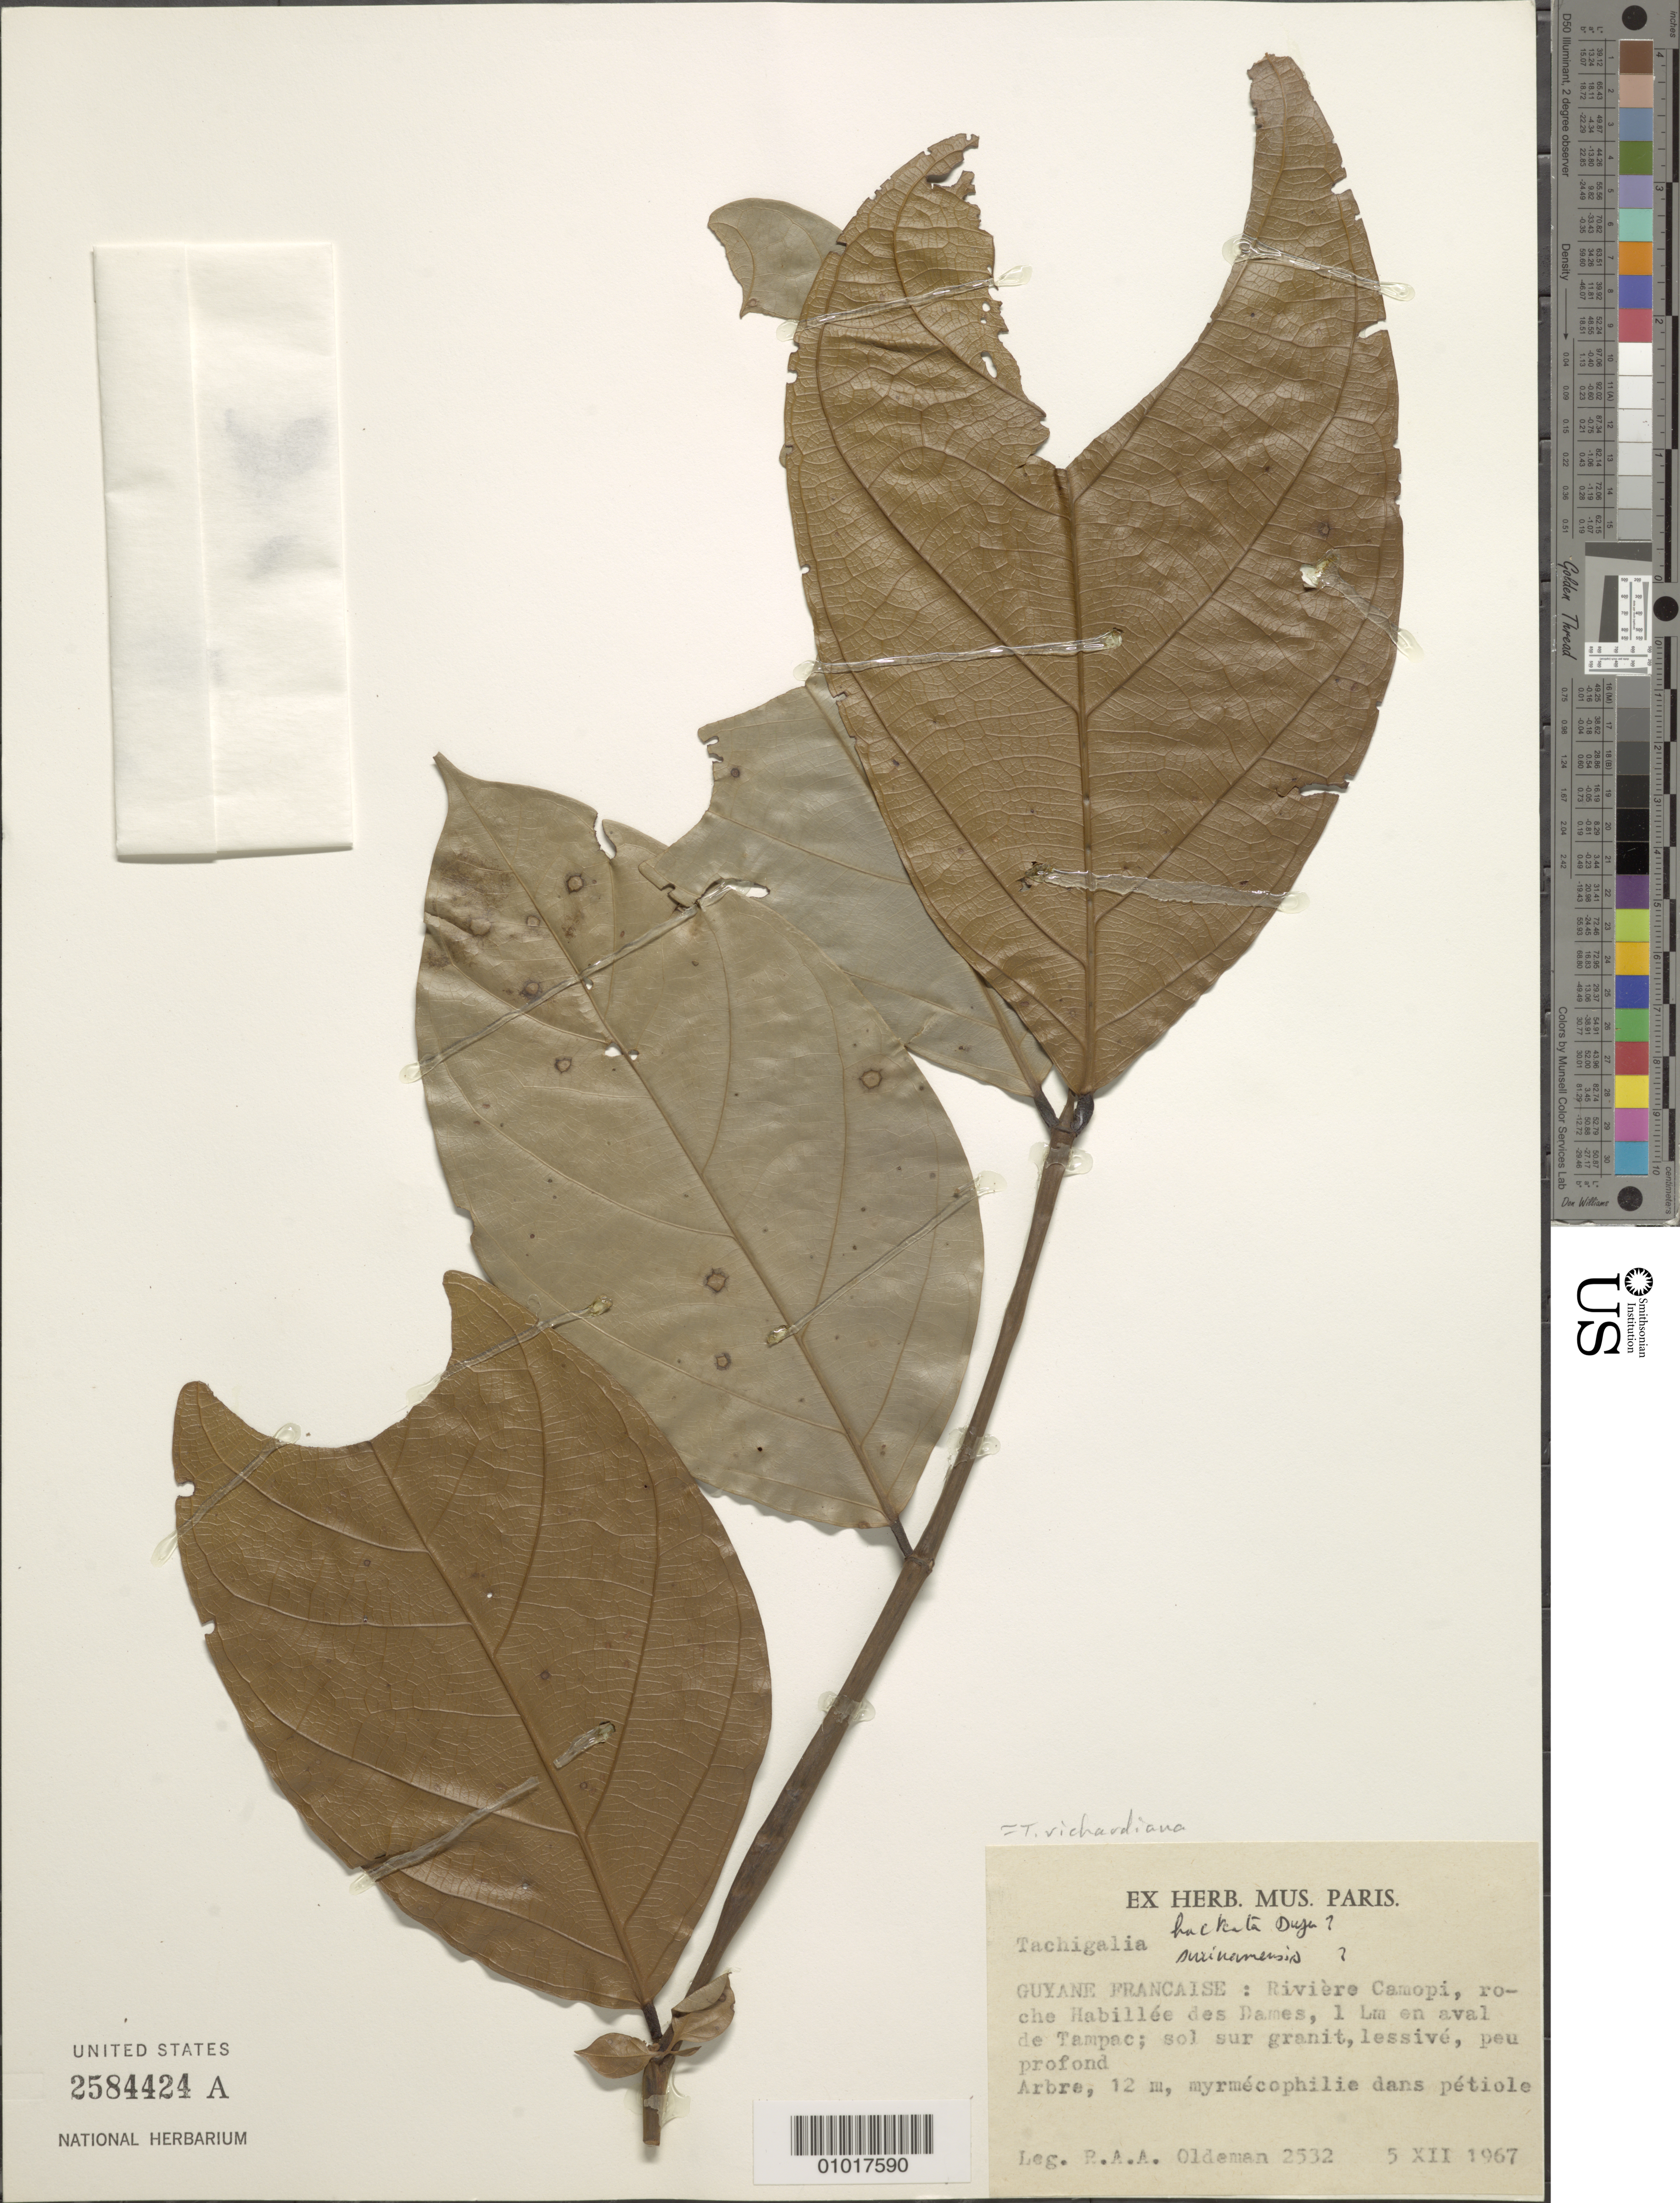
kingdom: Plantae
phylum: Tracheophyta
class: Magnoliopsida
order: Fabales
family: Fabaceae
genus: Tachigali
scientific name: Tachigali richardiana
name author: Tul.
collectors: R. Oldeman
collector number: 2532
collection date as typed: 5-Dec-67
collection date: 1967-12-05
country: French Guiana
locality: Rivière Camopi, Roche Habillée des Dames, 1 km en aval de Tampac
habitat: Sol sur granit, lessive, peu profond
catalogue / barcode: US 2584424A